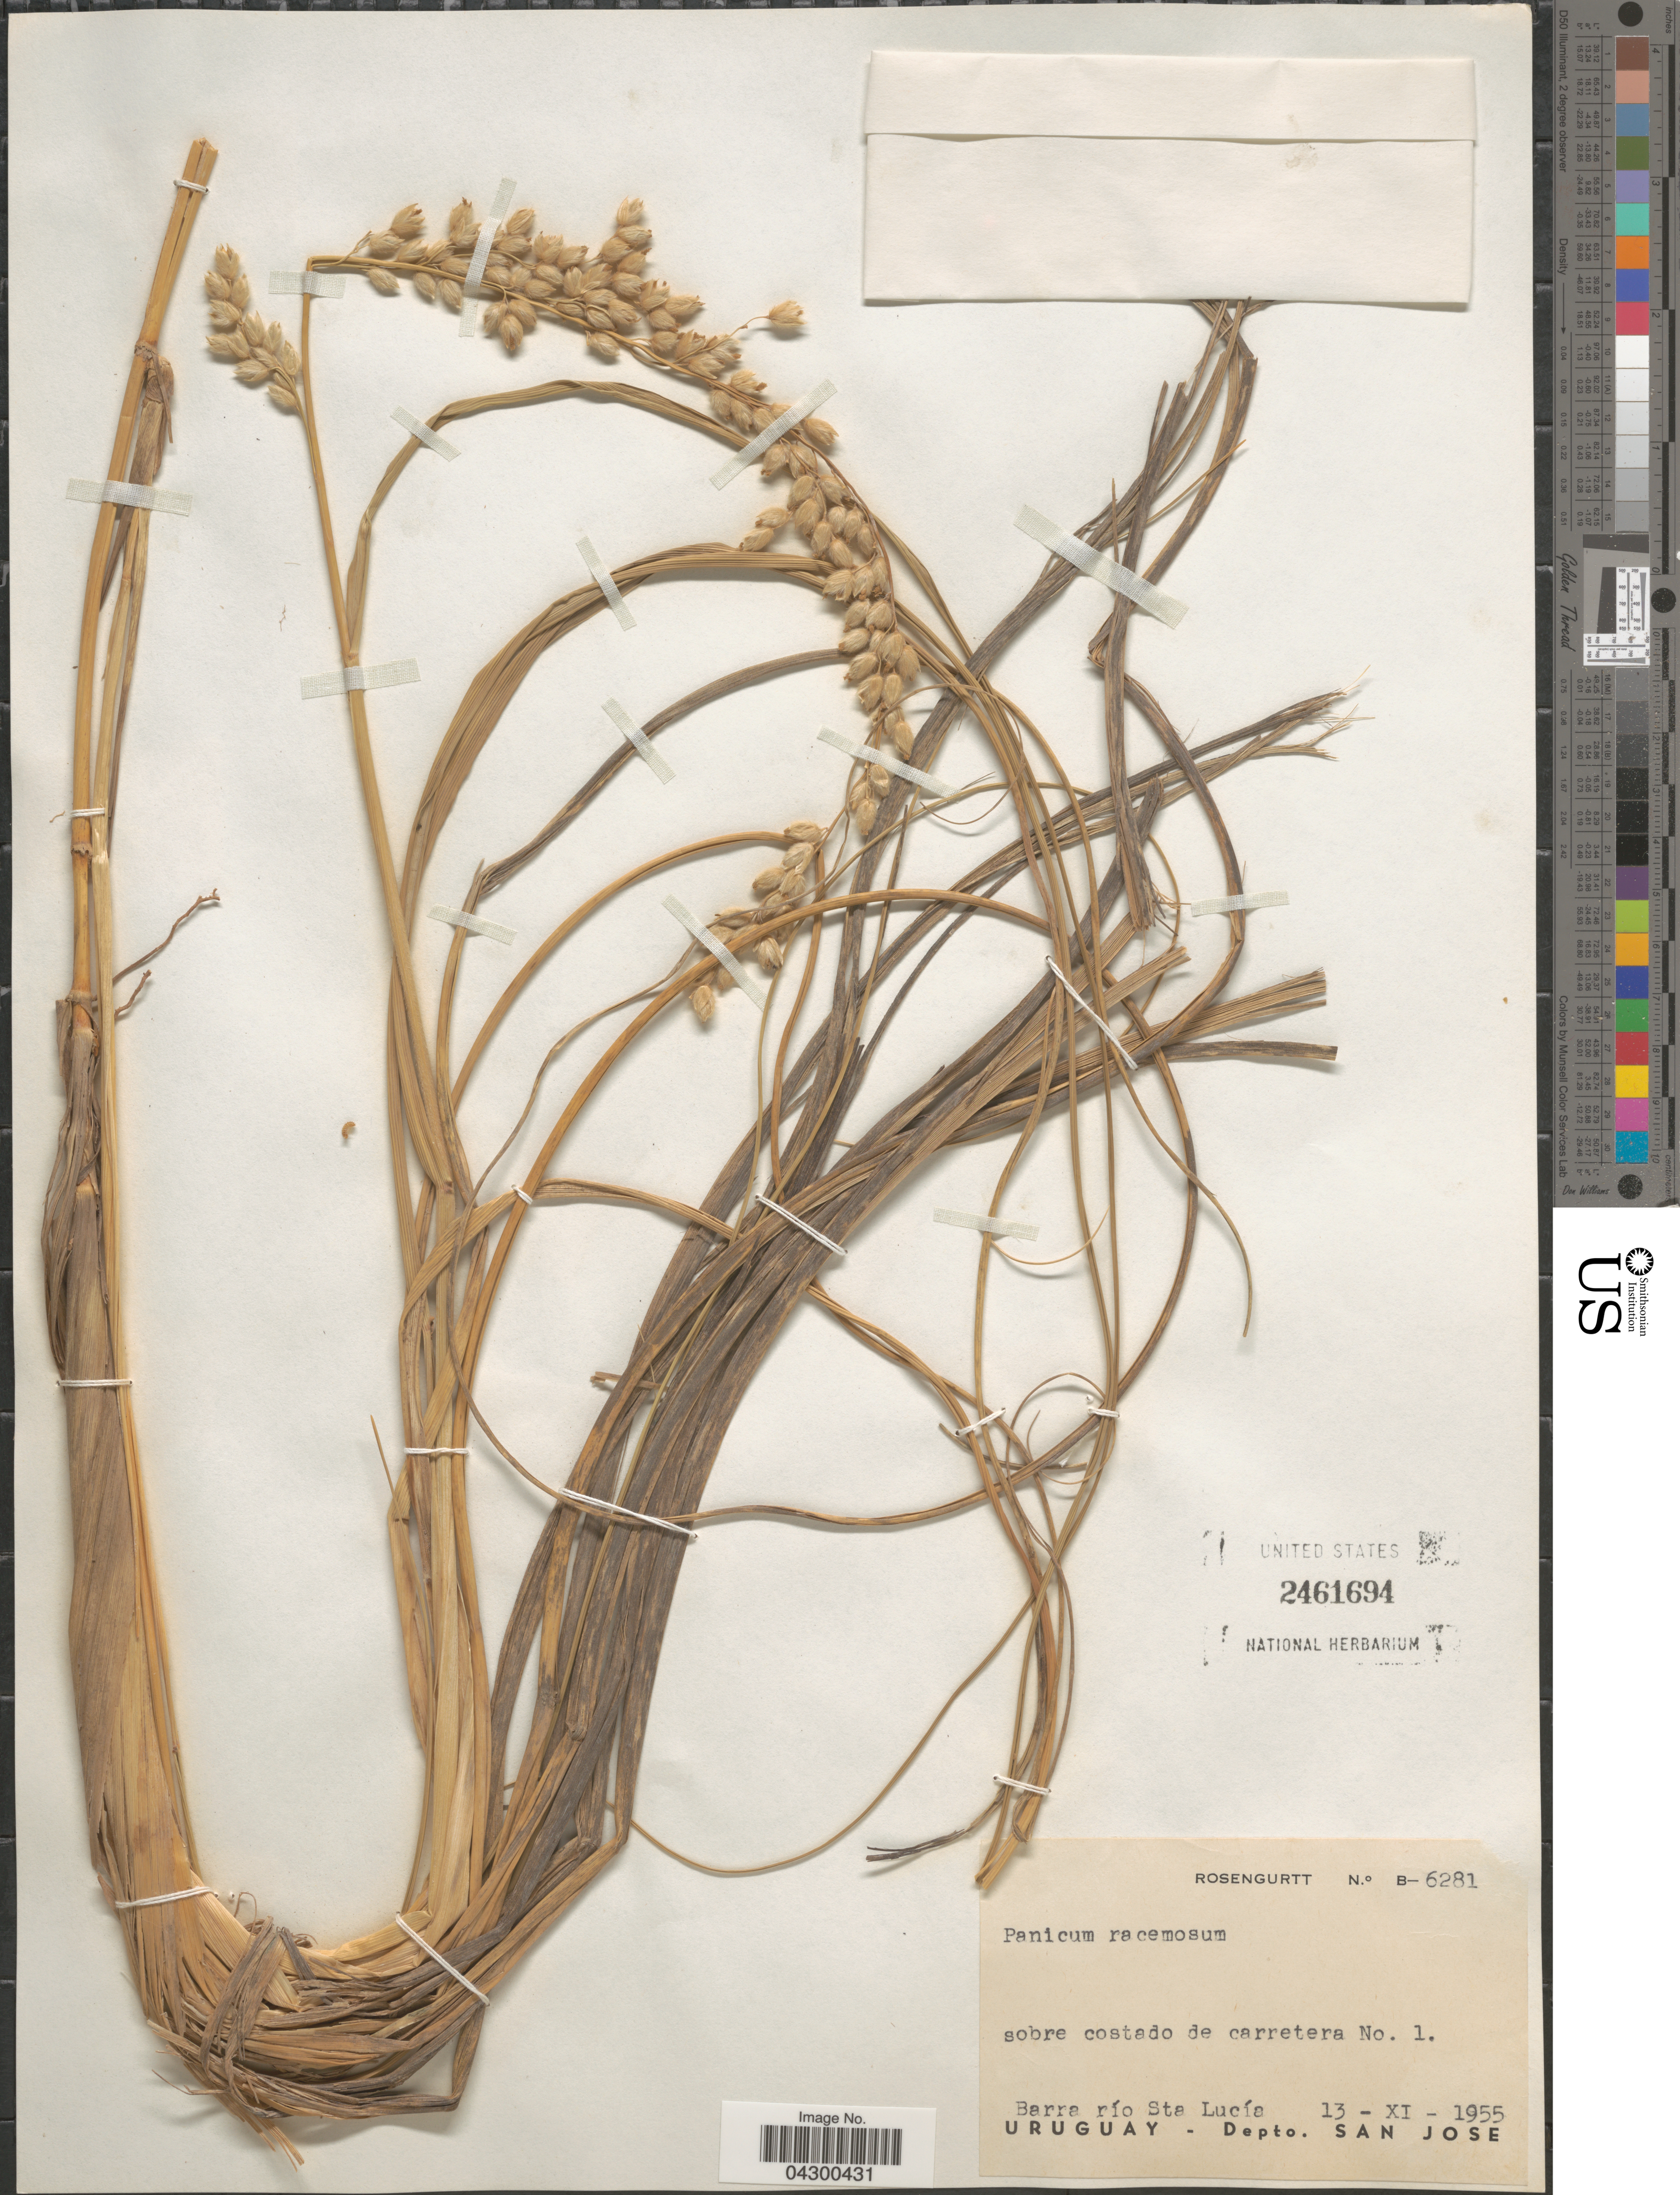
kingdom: Plantae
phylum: Tracheophyta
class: Liliopsida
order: Poales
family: Poaceae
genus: Panicum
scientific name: Panicum racemosum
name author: (P. Beauv.) Spreng.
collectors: Rosengurtt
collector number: B-6281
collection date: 1955-11-13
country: Uruguay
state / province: San Jose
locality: Sobre costado de carretera No. 1. Barra río Sta Lucía. Depto. San Jose.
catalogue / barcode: US 2461694